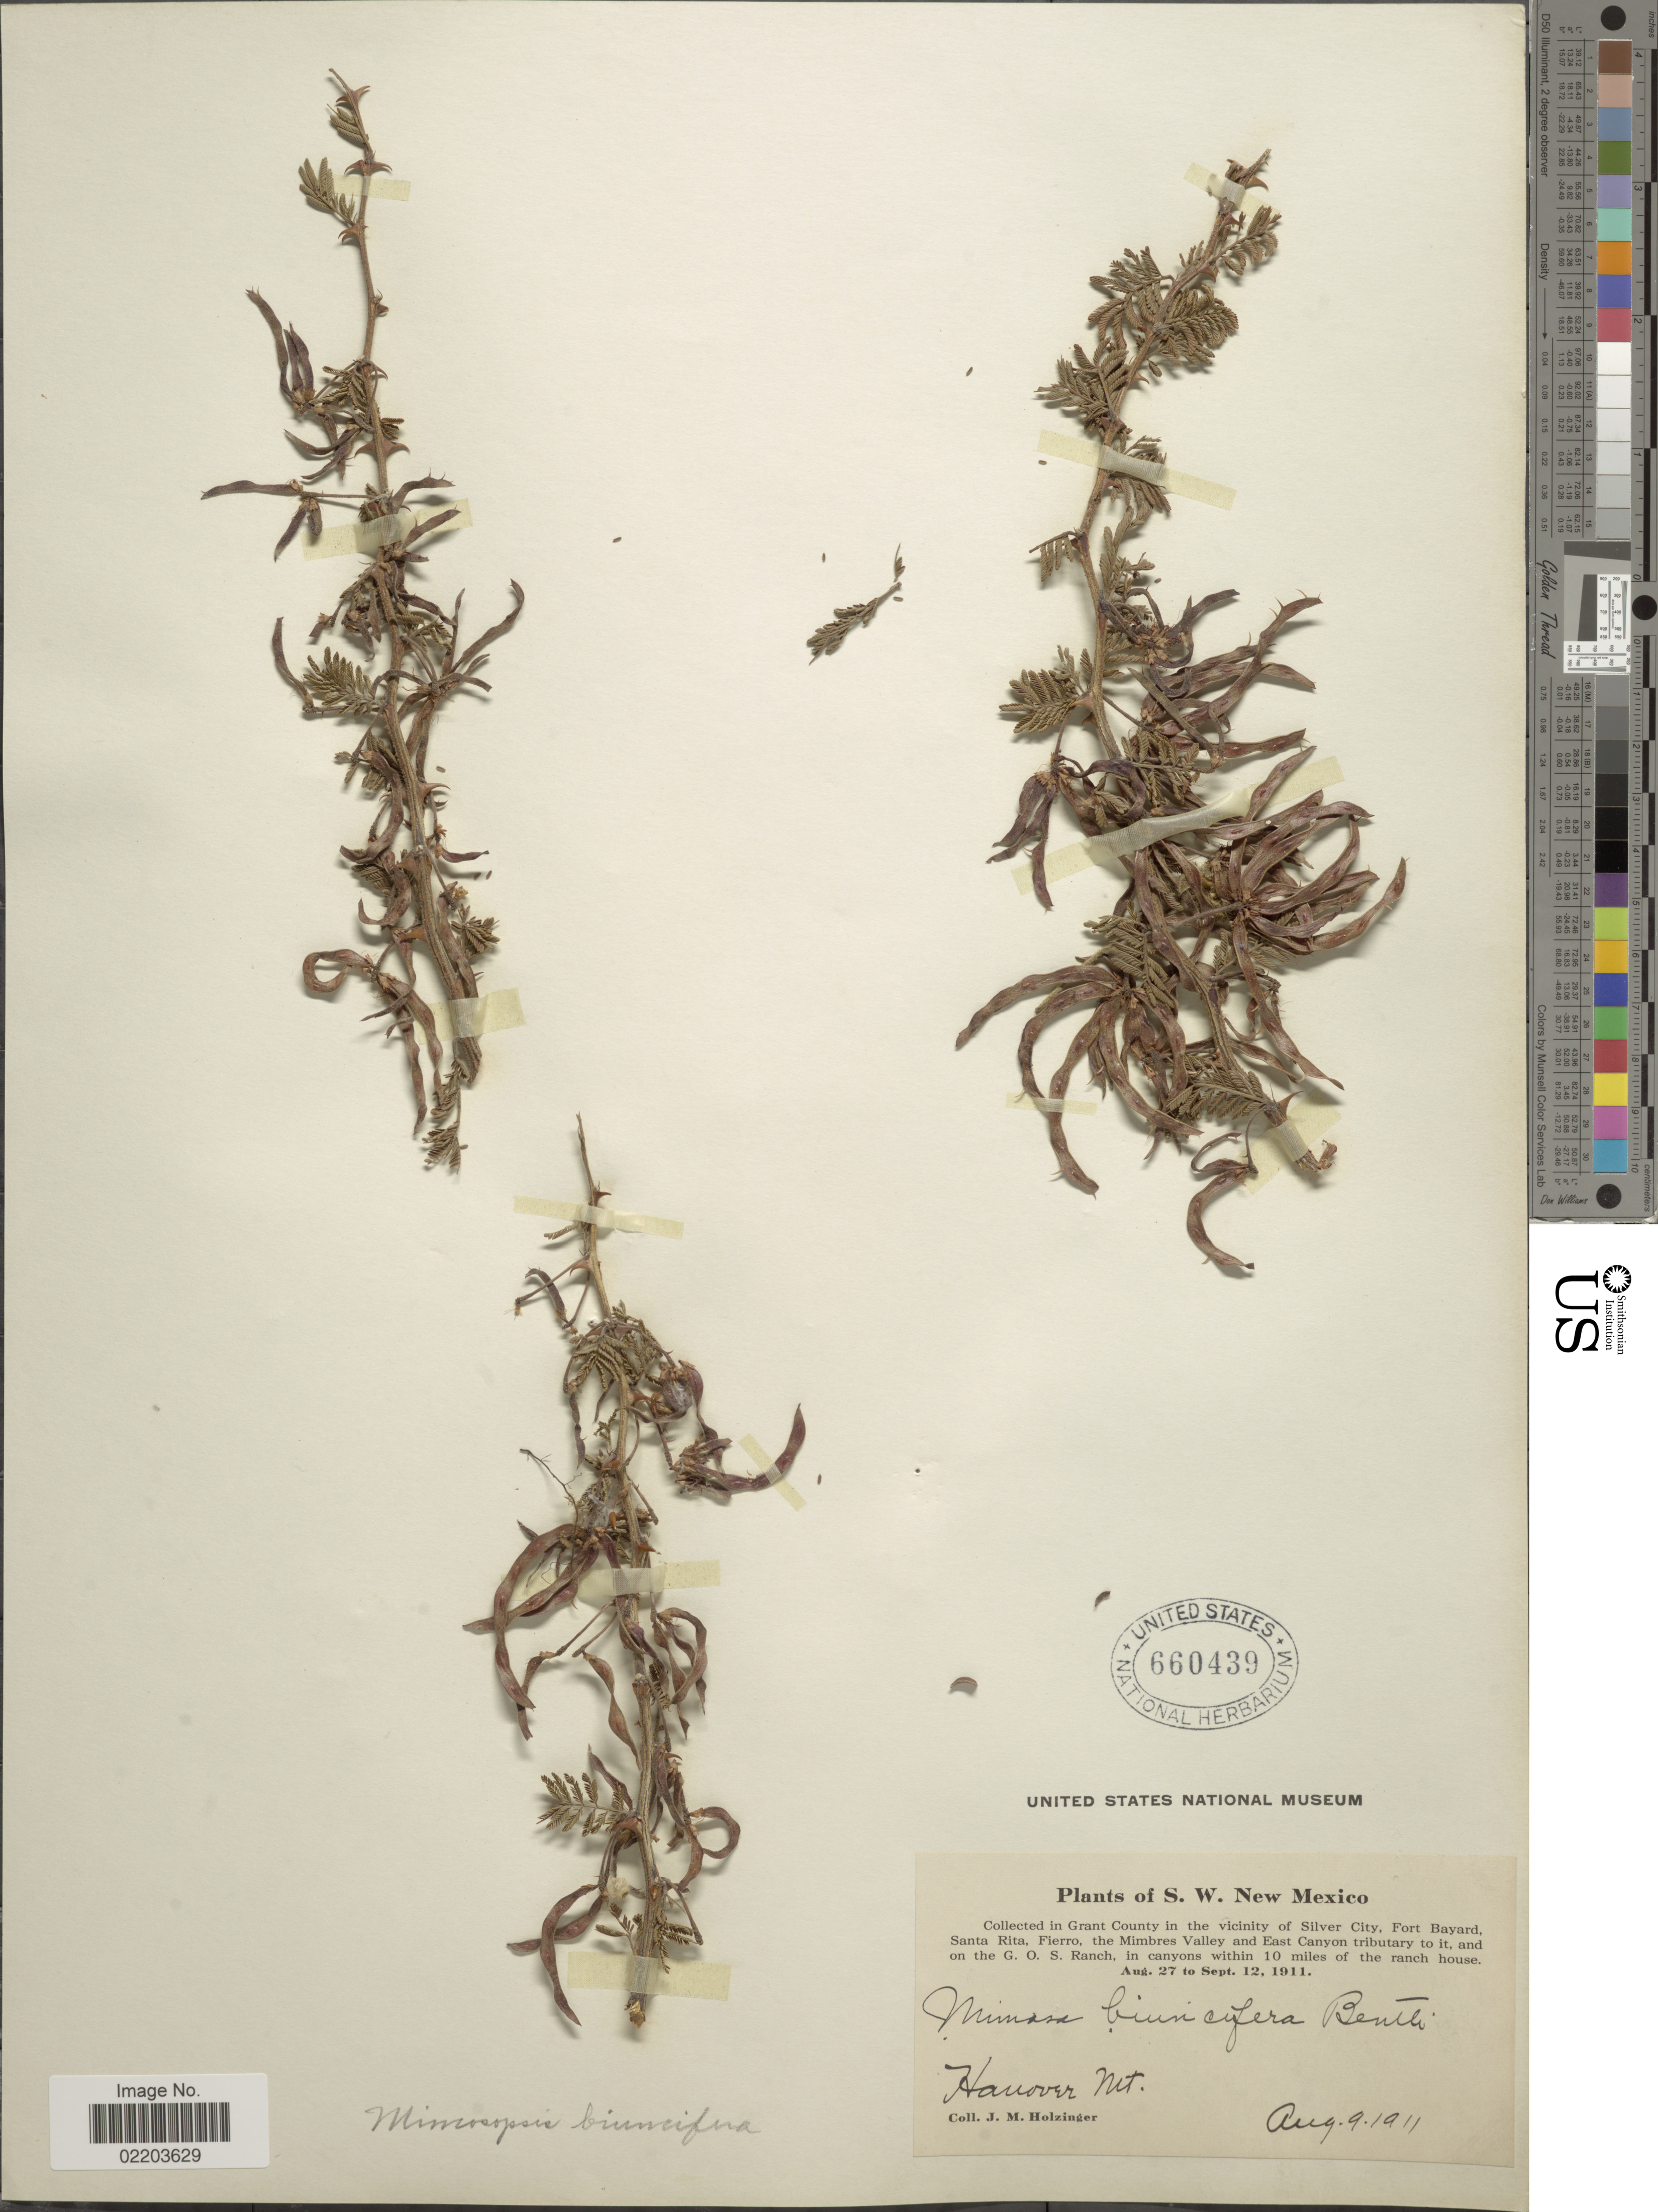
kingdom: Plantae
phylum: Tracheophyta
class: Magnoliopsida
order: Fabales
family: Fabaceae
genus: Mimosa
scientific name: Mimosa biuncifera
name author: Benth.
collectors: J. M. Holzinger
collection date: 1911-08-09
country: United States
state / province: New Mexico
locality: S.W. New Mexico, in Grant County in the vicinity of Silver City, Fort Bayard, Santa Rita, Fierro, the Mimbers Valley and East Canyon tributary to it, and on the G. O.S. Ranch, in canyons within 10 miles of the ranch house, Hanover Mt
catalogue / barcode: US 660439